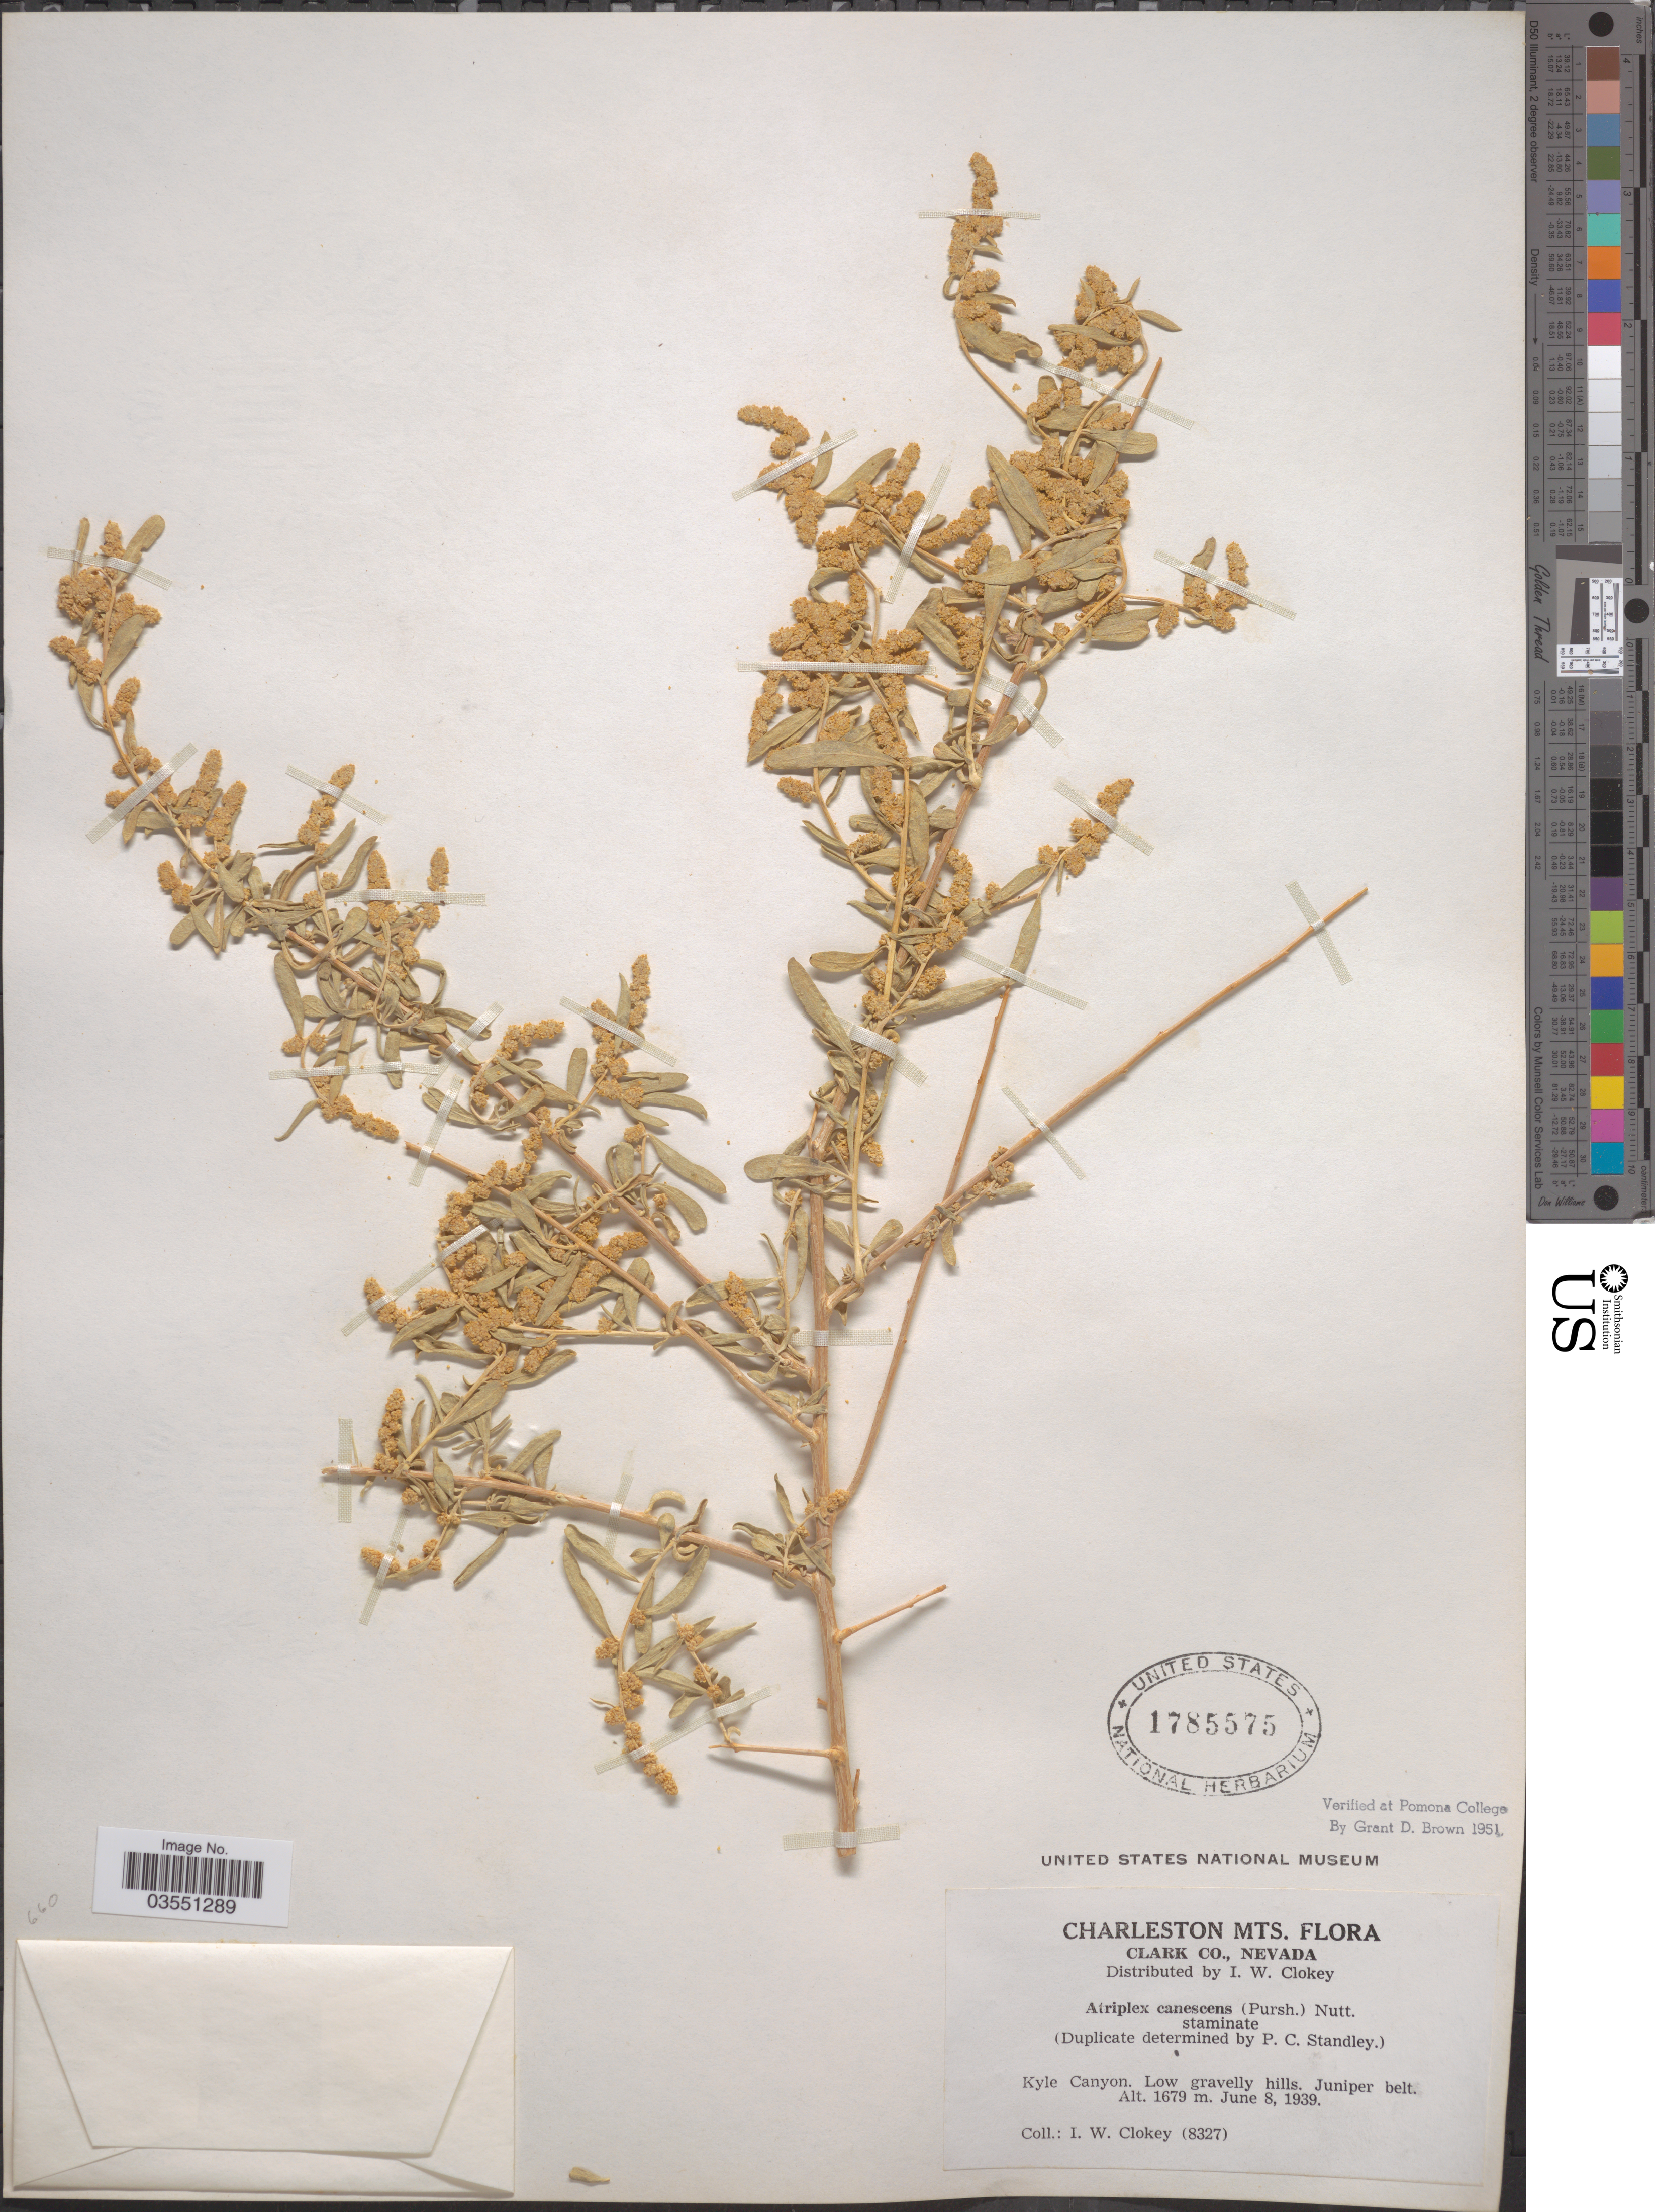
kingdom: Plantae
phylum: Tracheophyta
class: Magnoliopsida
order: Caryophyllales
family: Amaranthaceae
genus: Atriplex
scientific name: Atriplex canescens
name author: (Pursh) Nutt.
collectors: I. W. Clokey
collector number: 8327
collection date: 1939-06-08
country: United States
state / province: Nevada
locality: Charleston Mts. Clark Co. Kyle Canyon. Low gravelly hills. Juniper belt.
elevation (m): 1679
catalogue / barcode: US 1785575